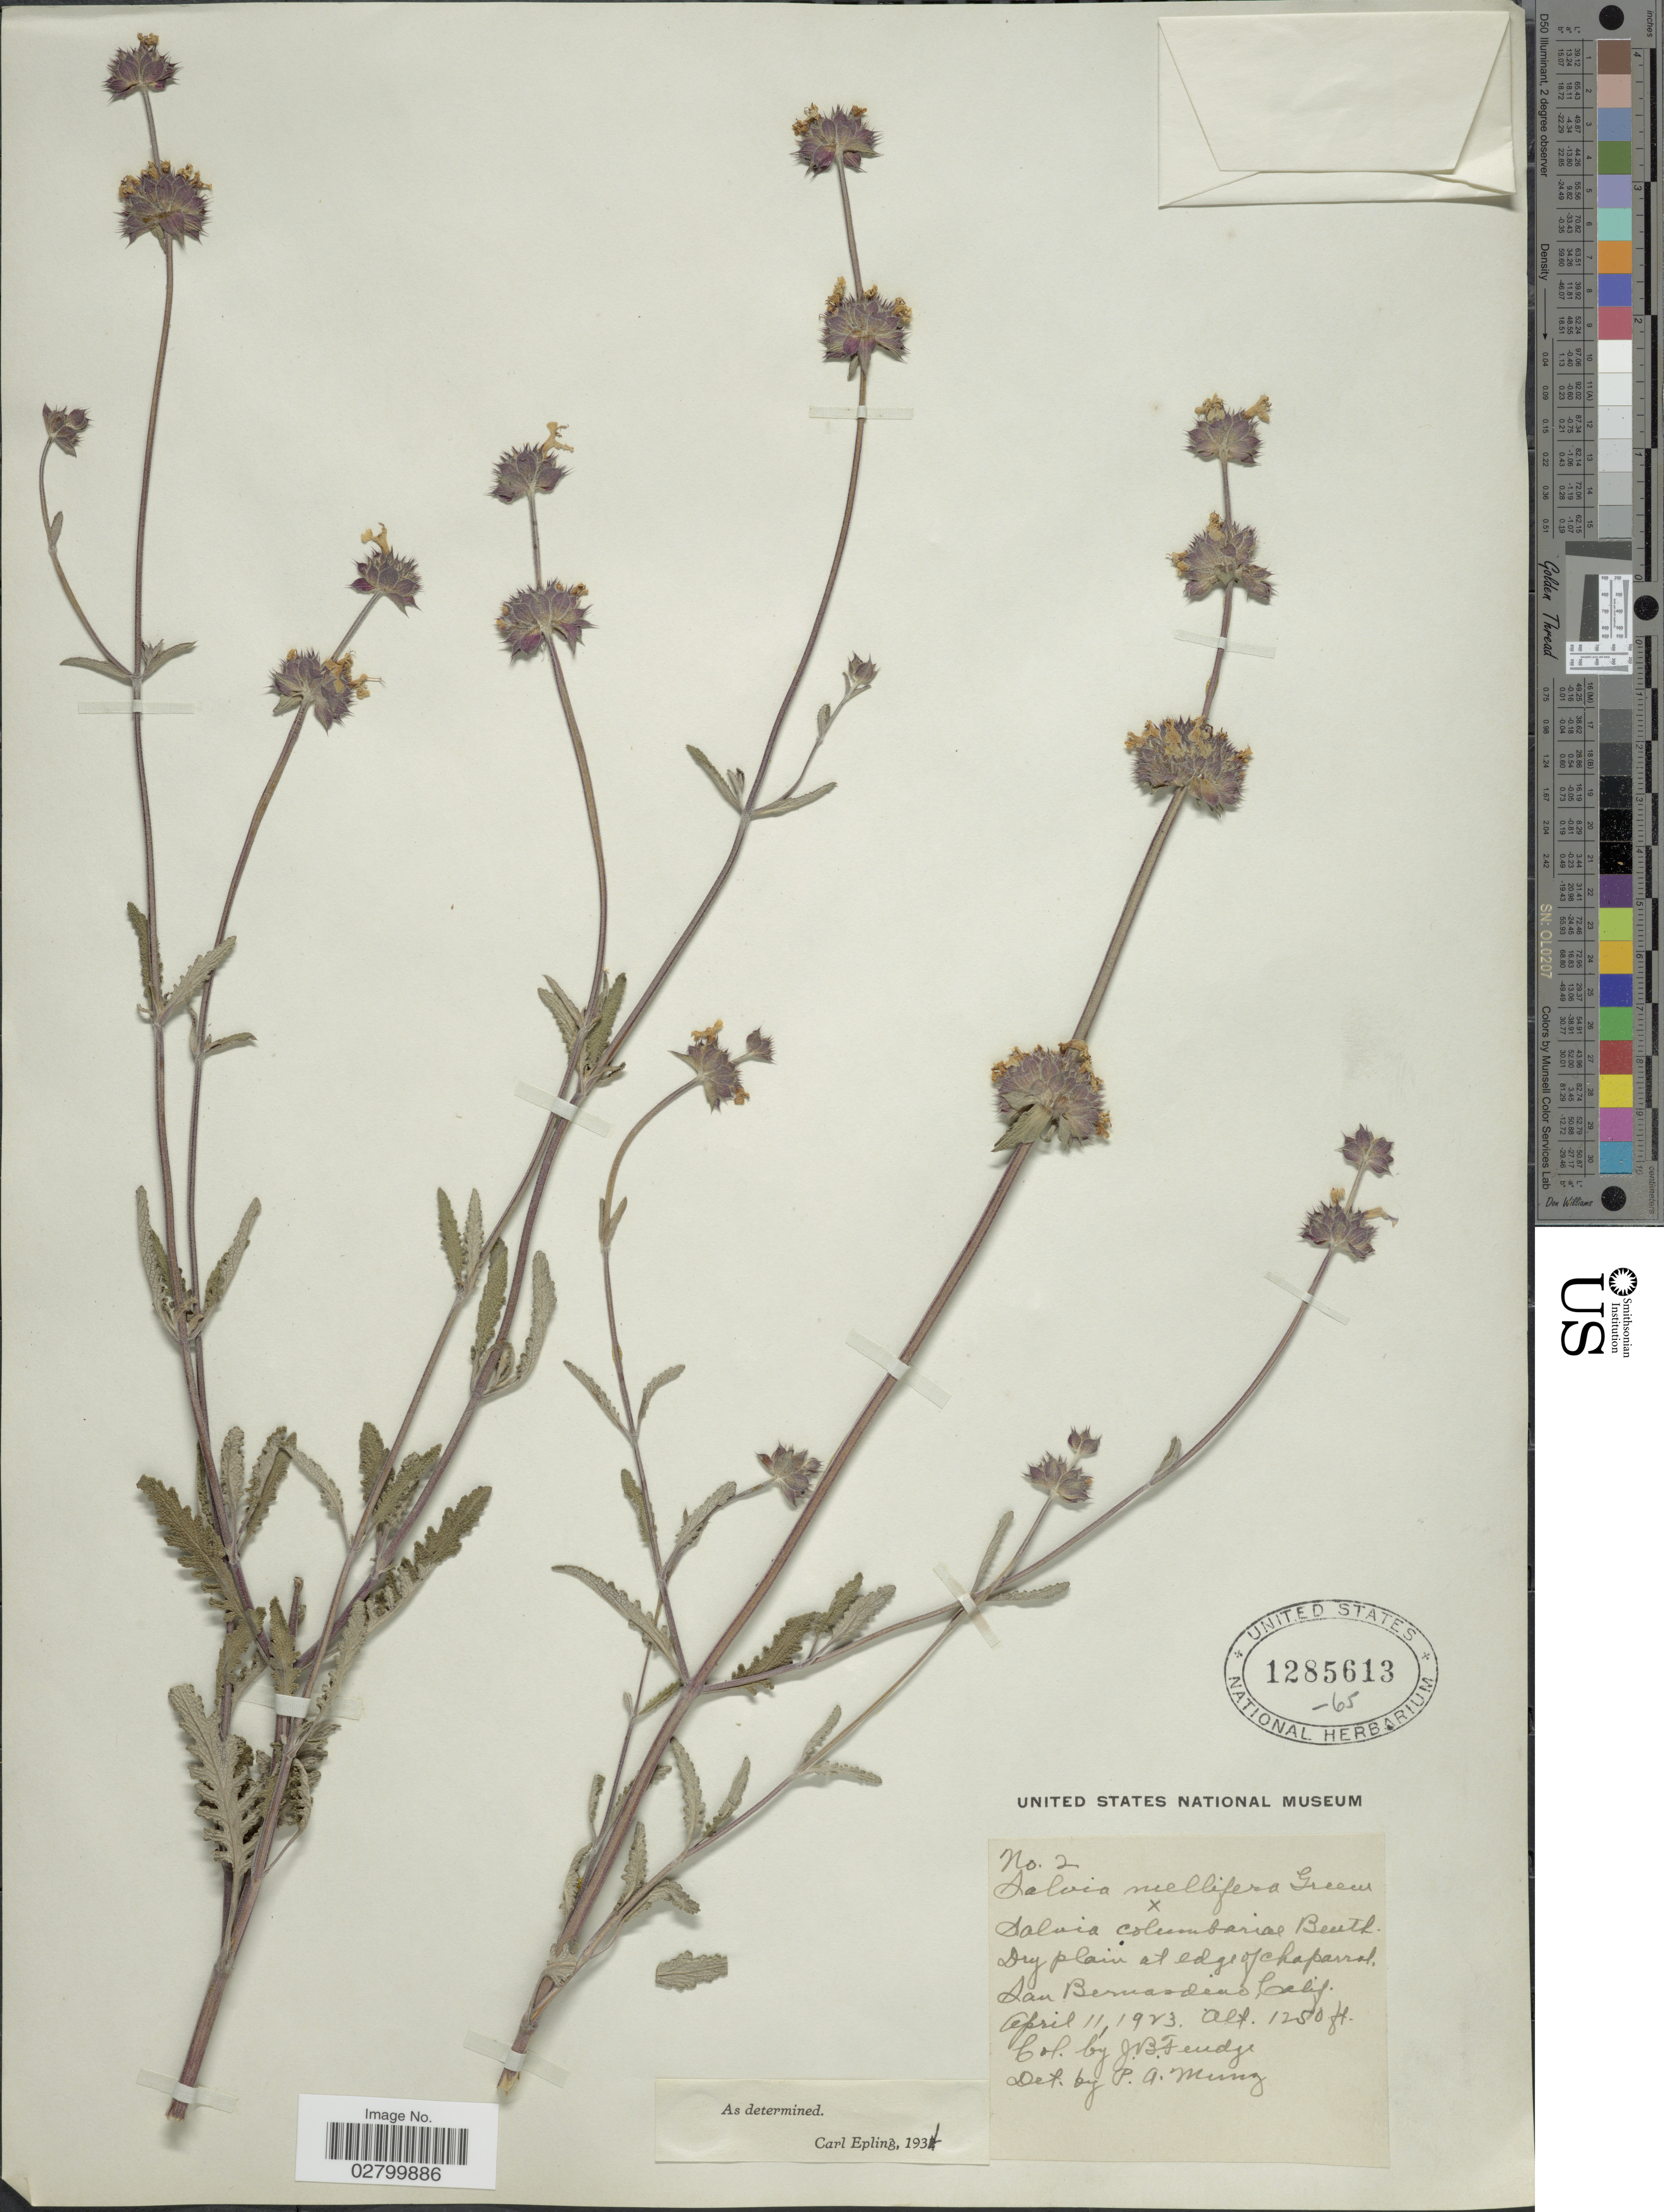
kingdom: Plantae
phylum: Tracheophyta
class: Magnoliopsida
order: Lamiales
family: Lamiaceae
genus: Salvia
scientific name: Salvia mellifera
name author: Greene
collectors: J. Feudge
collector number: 2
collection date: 1913-04-11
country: United States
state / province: California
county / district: San Bernardino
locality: Dry plain at edge of chaparral, San Bernardino, Calif.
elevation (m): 381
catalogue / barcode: US 1285613